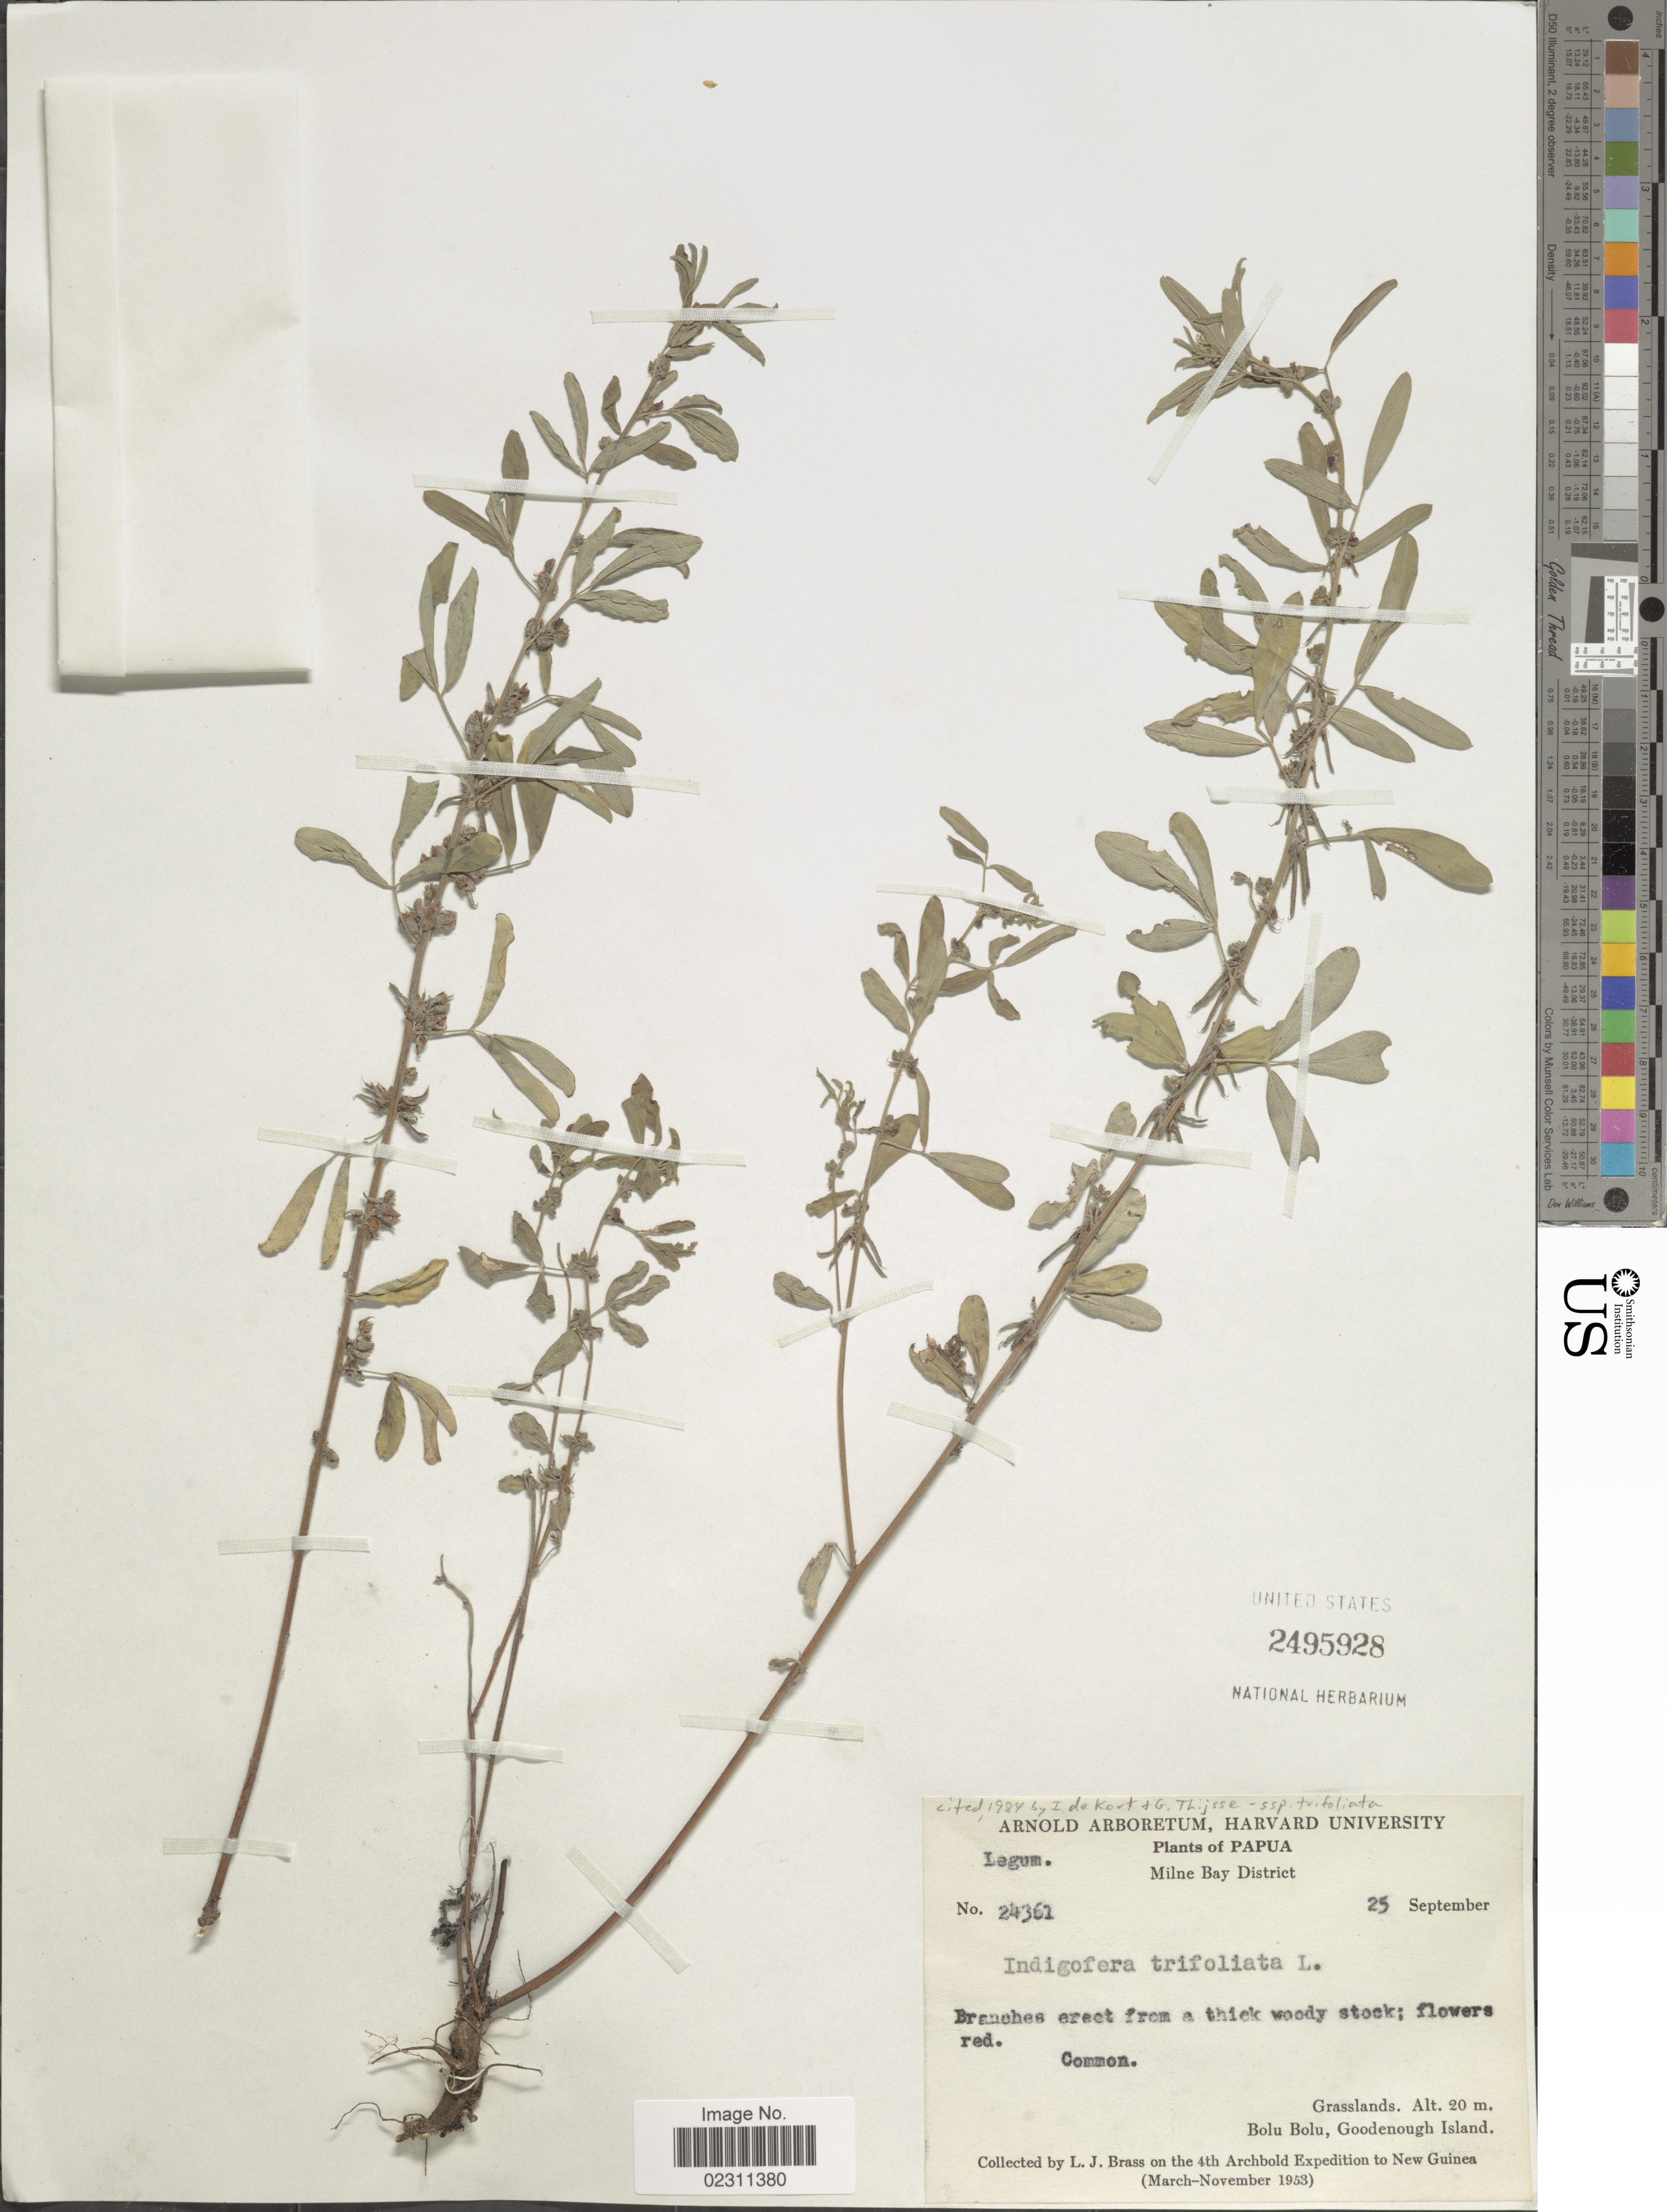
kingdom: Plantae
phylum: Tracheophyta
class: Magnoliopsida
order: Fabales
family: Fabaceae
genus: Indigofera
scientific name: Indigofera trifoliata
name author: L.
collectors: L. J. Brass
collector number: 24361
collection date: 1953-09-25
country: Papua New Guinea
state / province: Milne Bay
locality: Milne Bay District. Grasslands. Bolu Bolu, Goodenough Island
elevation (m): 20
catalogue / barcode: US 2495928